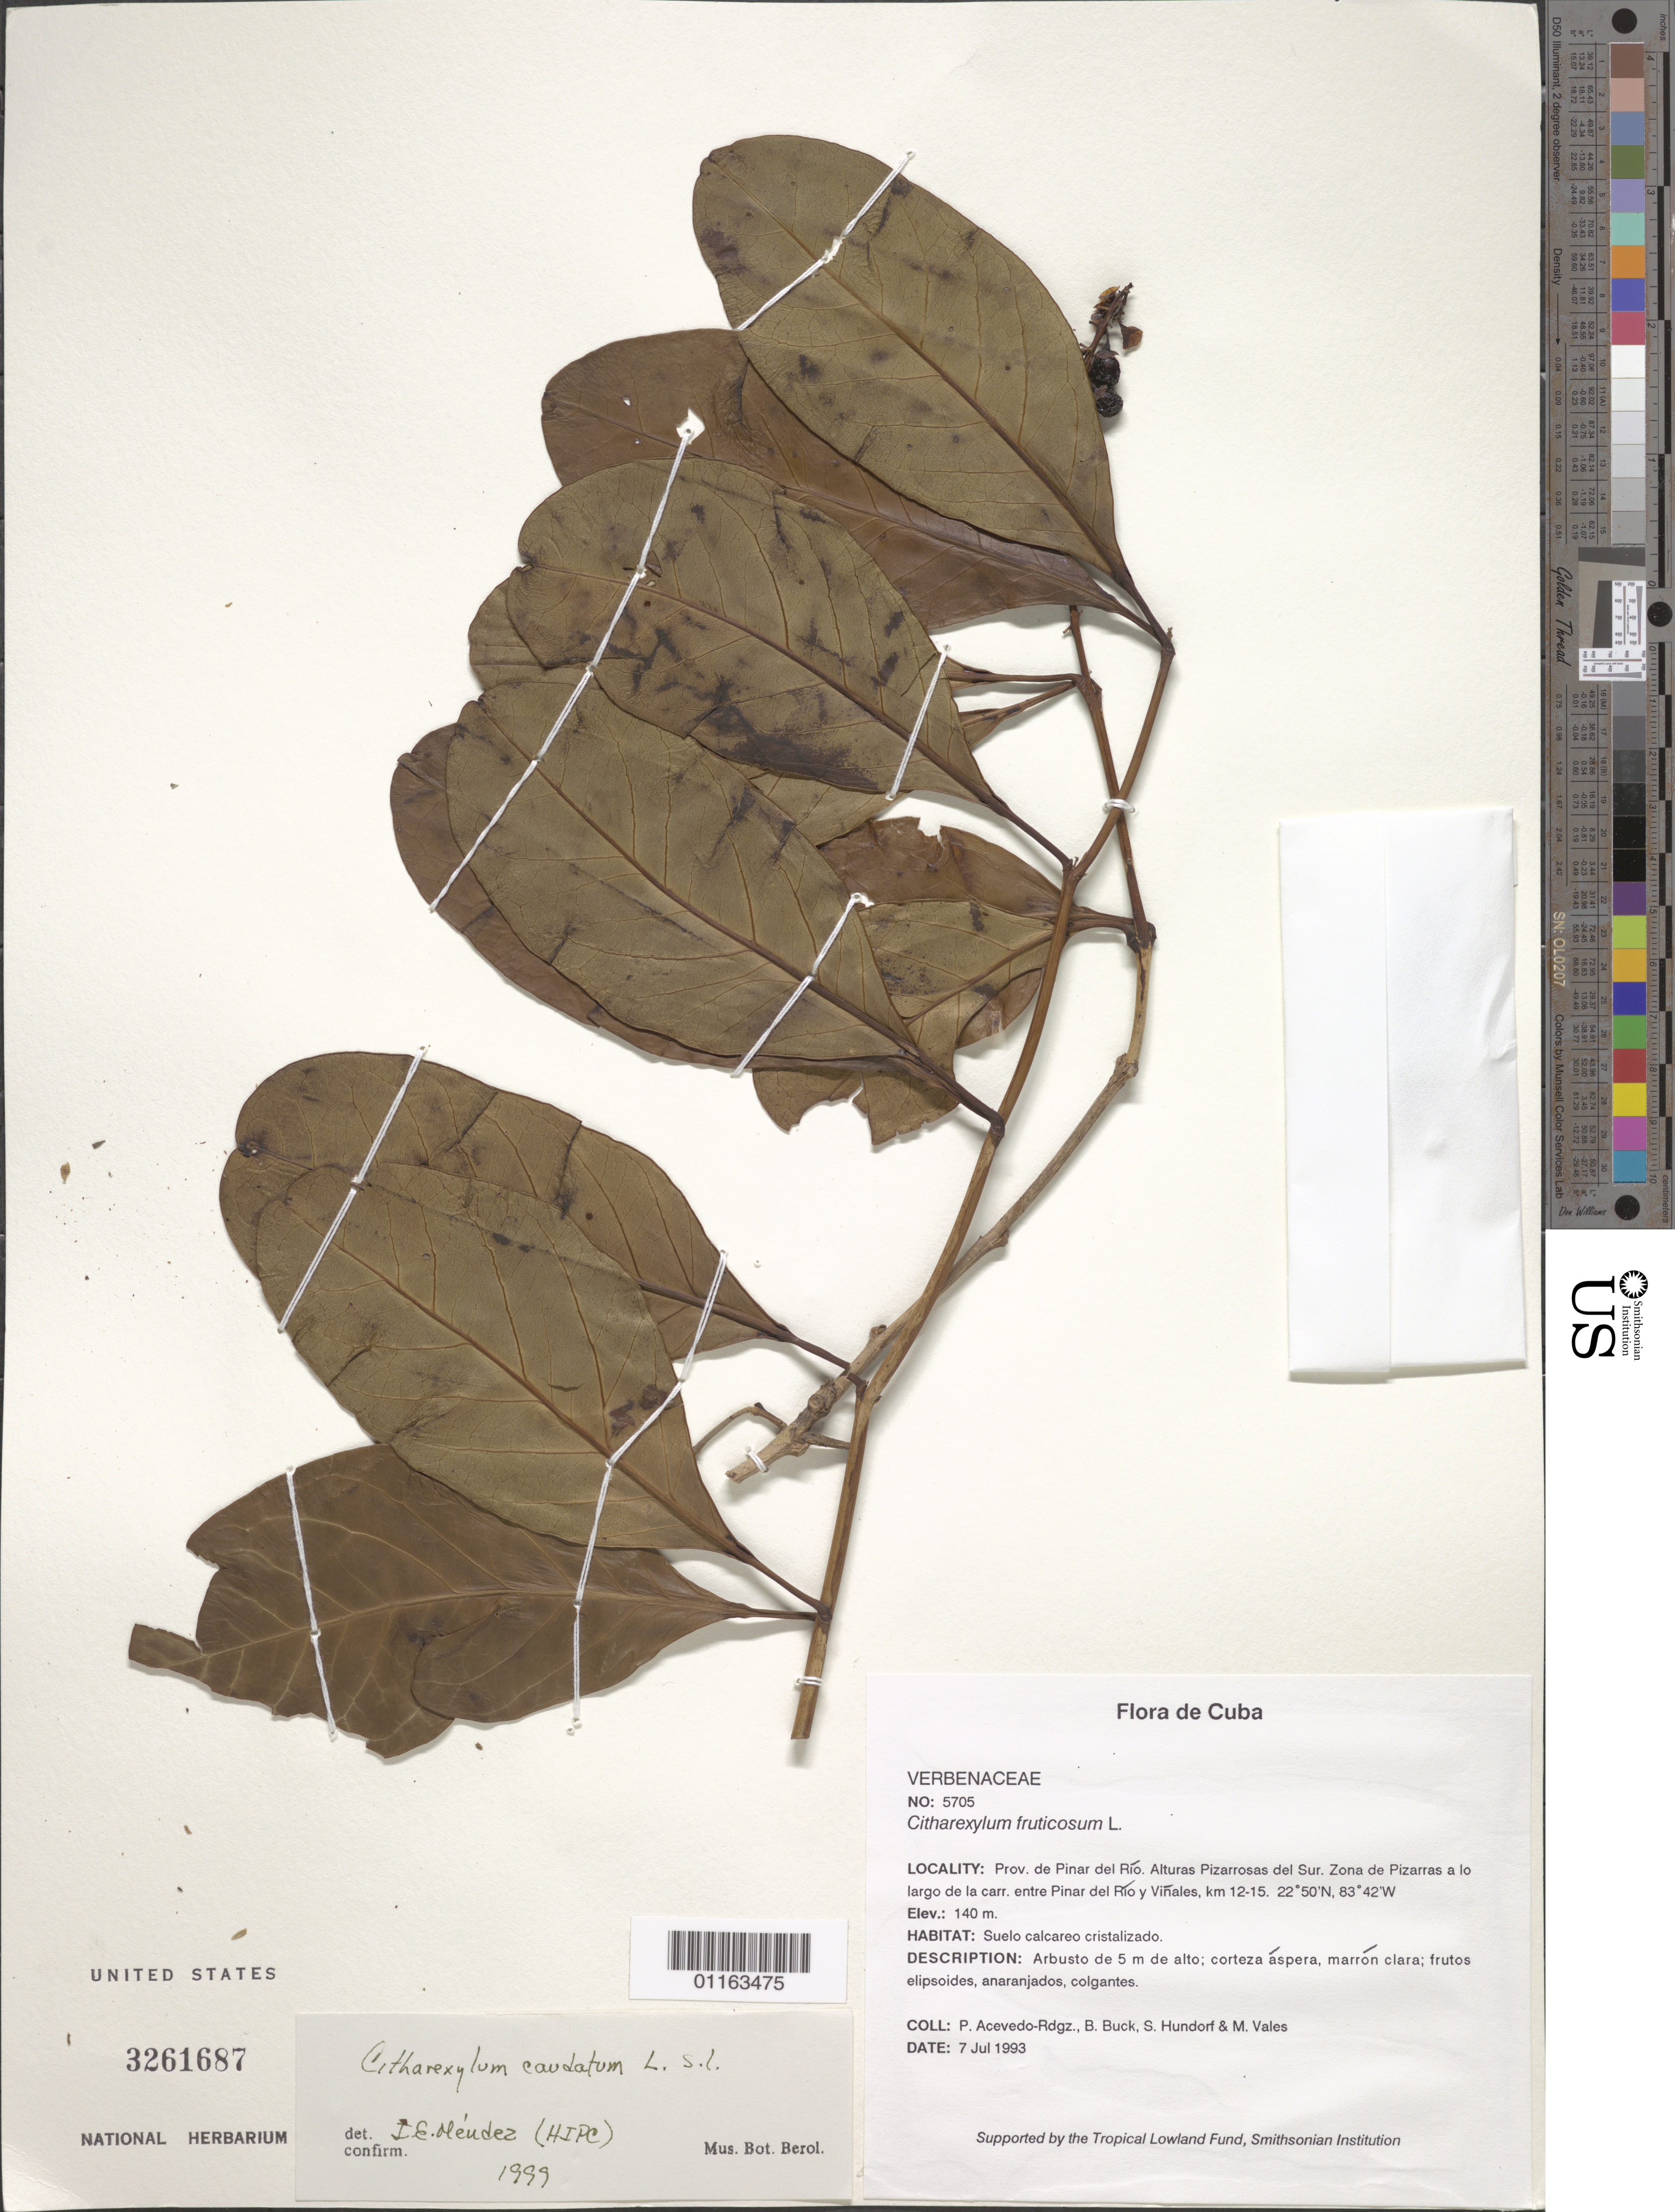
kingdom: Plantae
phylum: Tracheophyta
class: Magnoliopsida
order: Lamiales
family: Verbenaceae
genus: Citharexylum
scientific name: Citharexylum caudatum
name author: L.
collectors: P. Acevedo-Rodr., B. Buck, S. Hundorf & M. Vales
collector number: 5705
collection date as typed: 07 Jul 1993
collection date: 1993-07-07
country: Cuba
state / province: Pinar del Rio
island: Cuba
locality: Prov. de Pinar del Rio. Altiras Pizarrosas del Sur. Zona de Pizarras a lo largo de la carr. entre Pinar del Rio y Vinalesd 12-15km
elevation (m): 140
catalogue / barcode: US 3261687